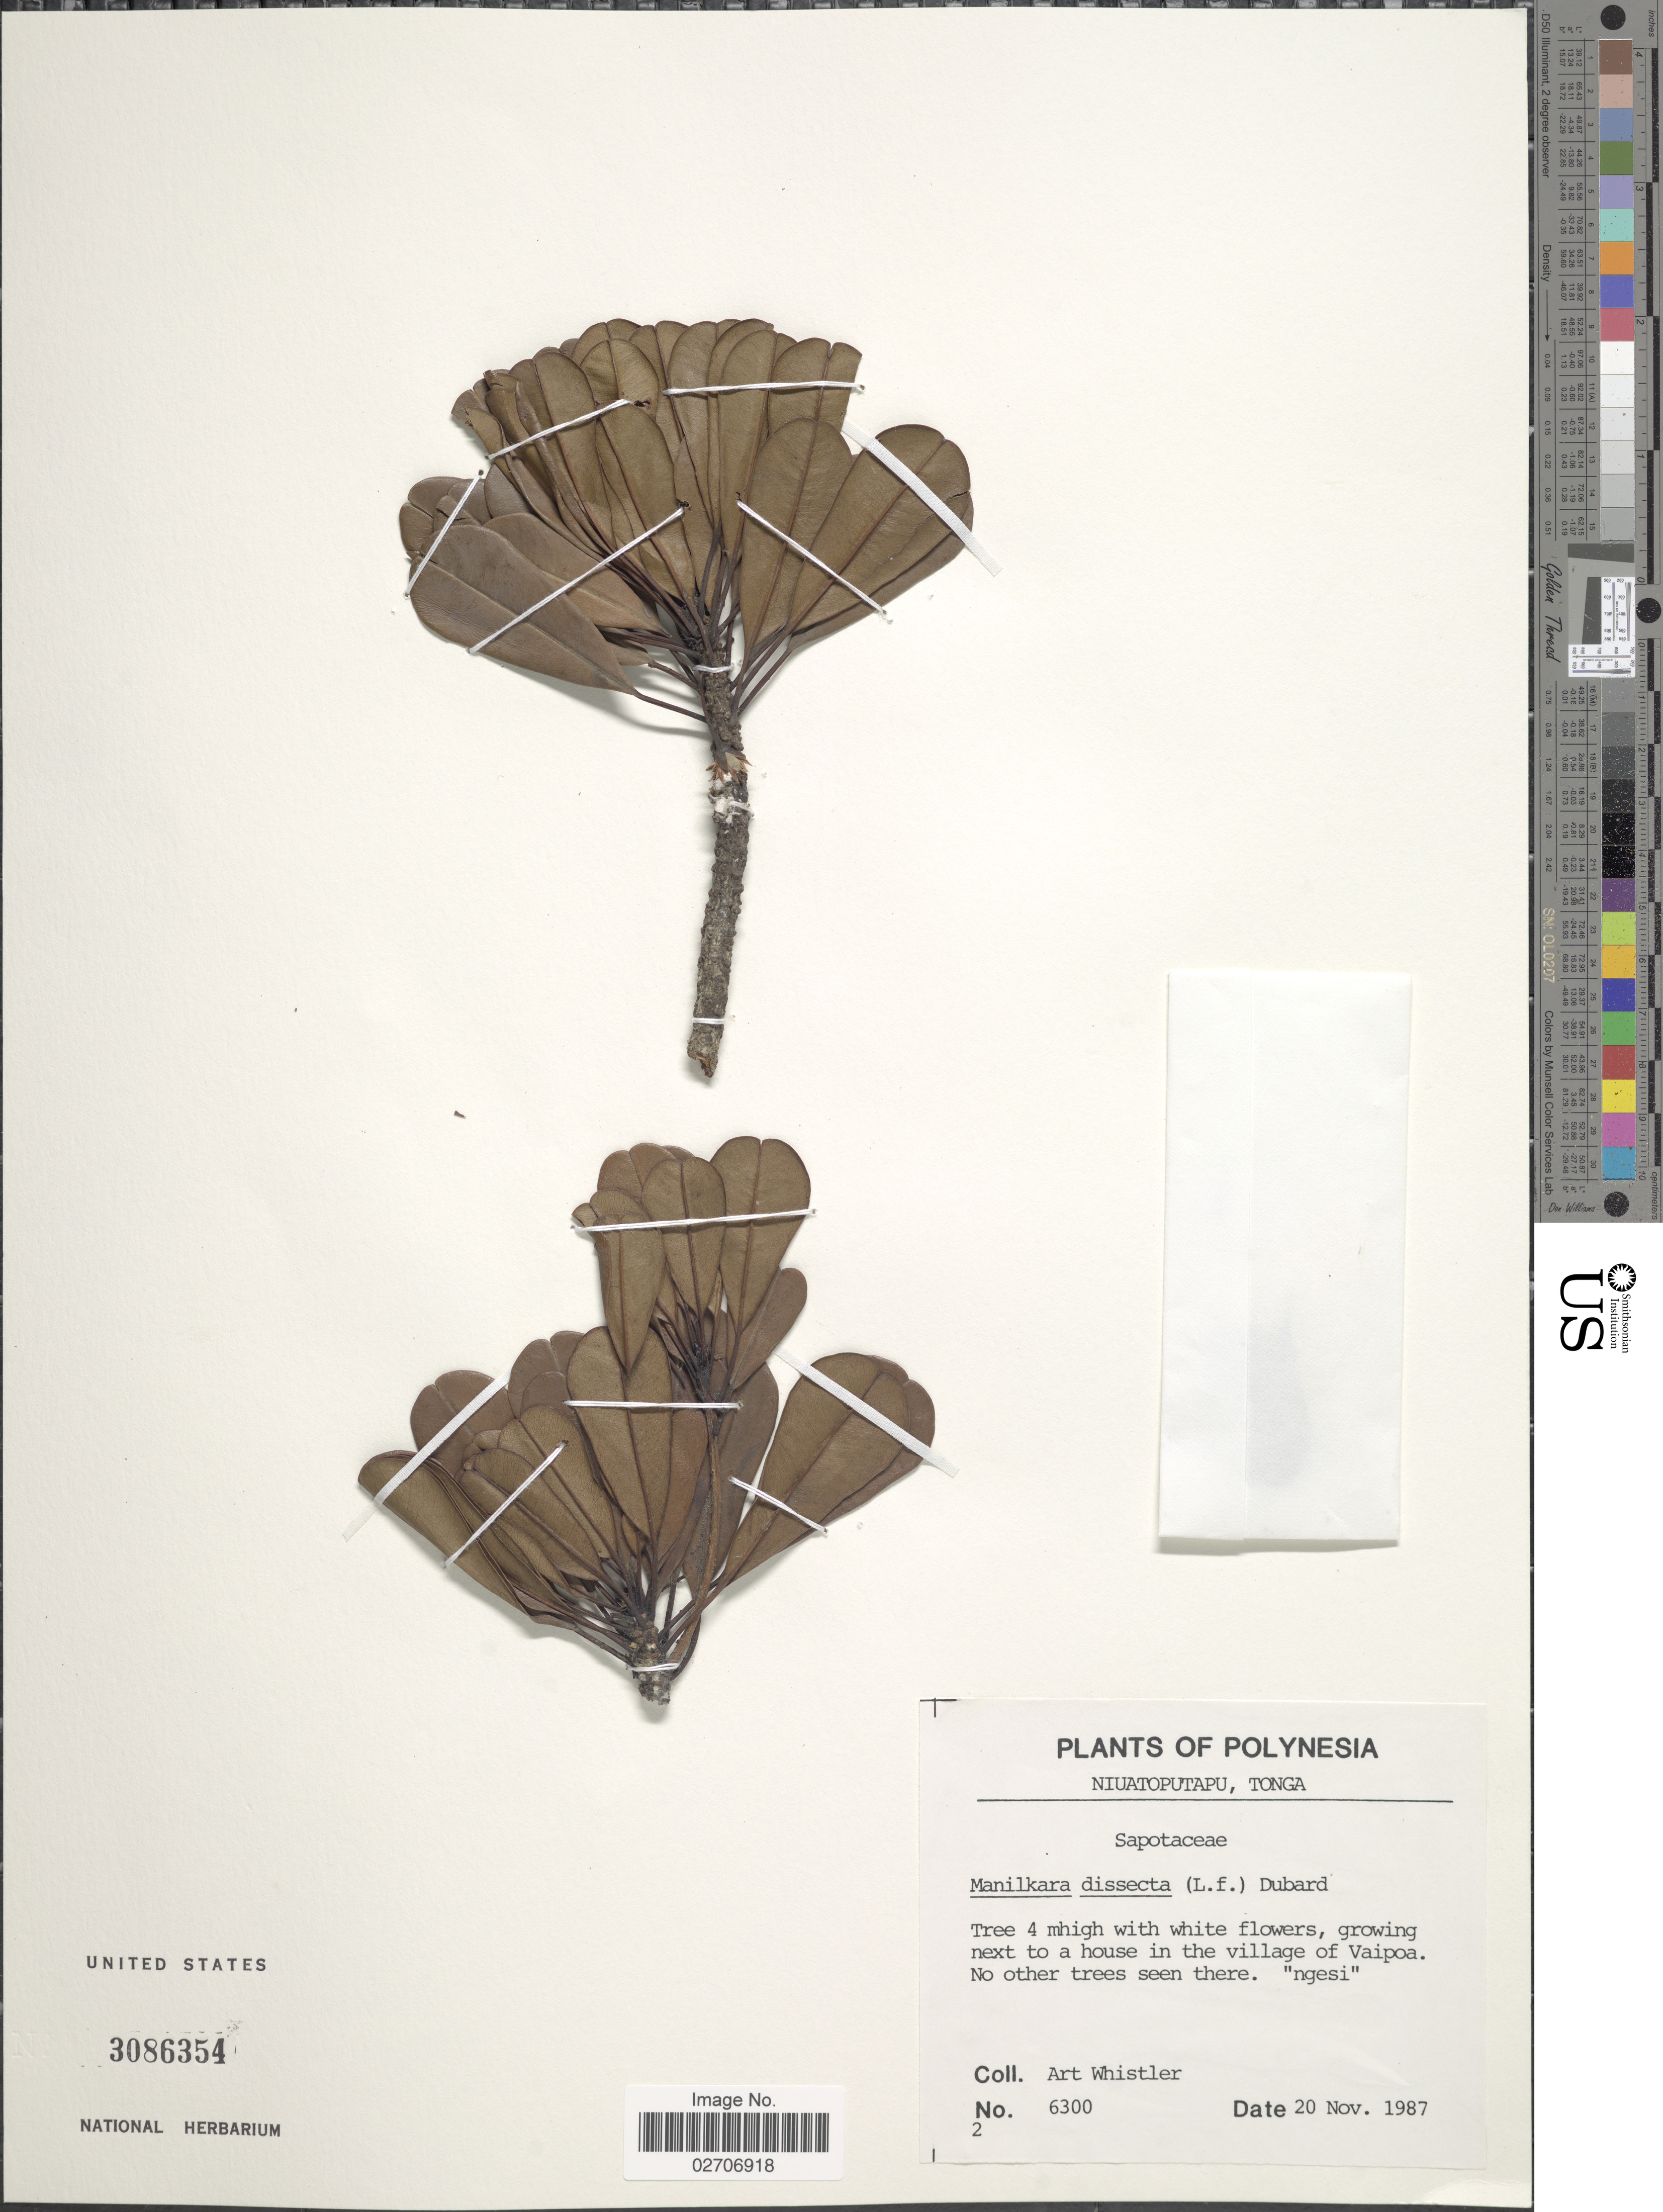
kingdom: Plantae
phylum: Tracheophyta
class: Magnoliopsida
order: Ericales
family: Sapotaceae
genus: Manilkara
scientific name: Manilkara dissecta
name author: (L. f.) Dubard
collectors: A. Whistler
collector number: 6300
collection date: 1987-11-20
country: Tonga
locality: Polynesia, Niuatoputapu, growing next to a house in the village of Vaipoa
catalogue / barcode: US 3086354